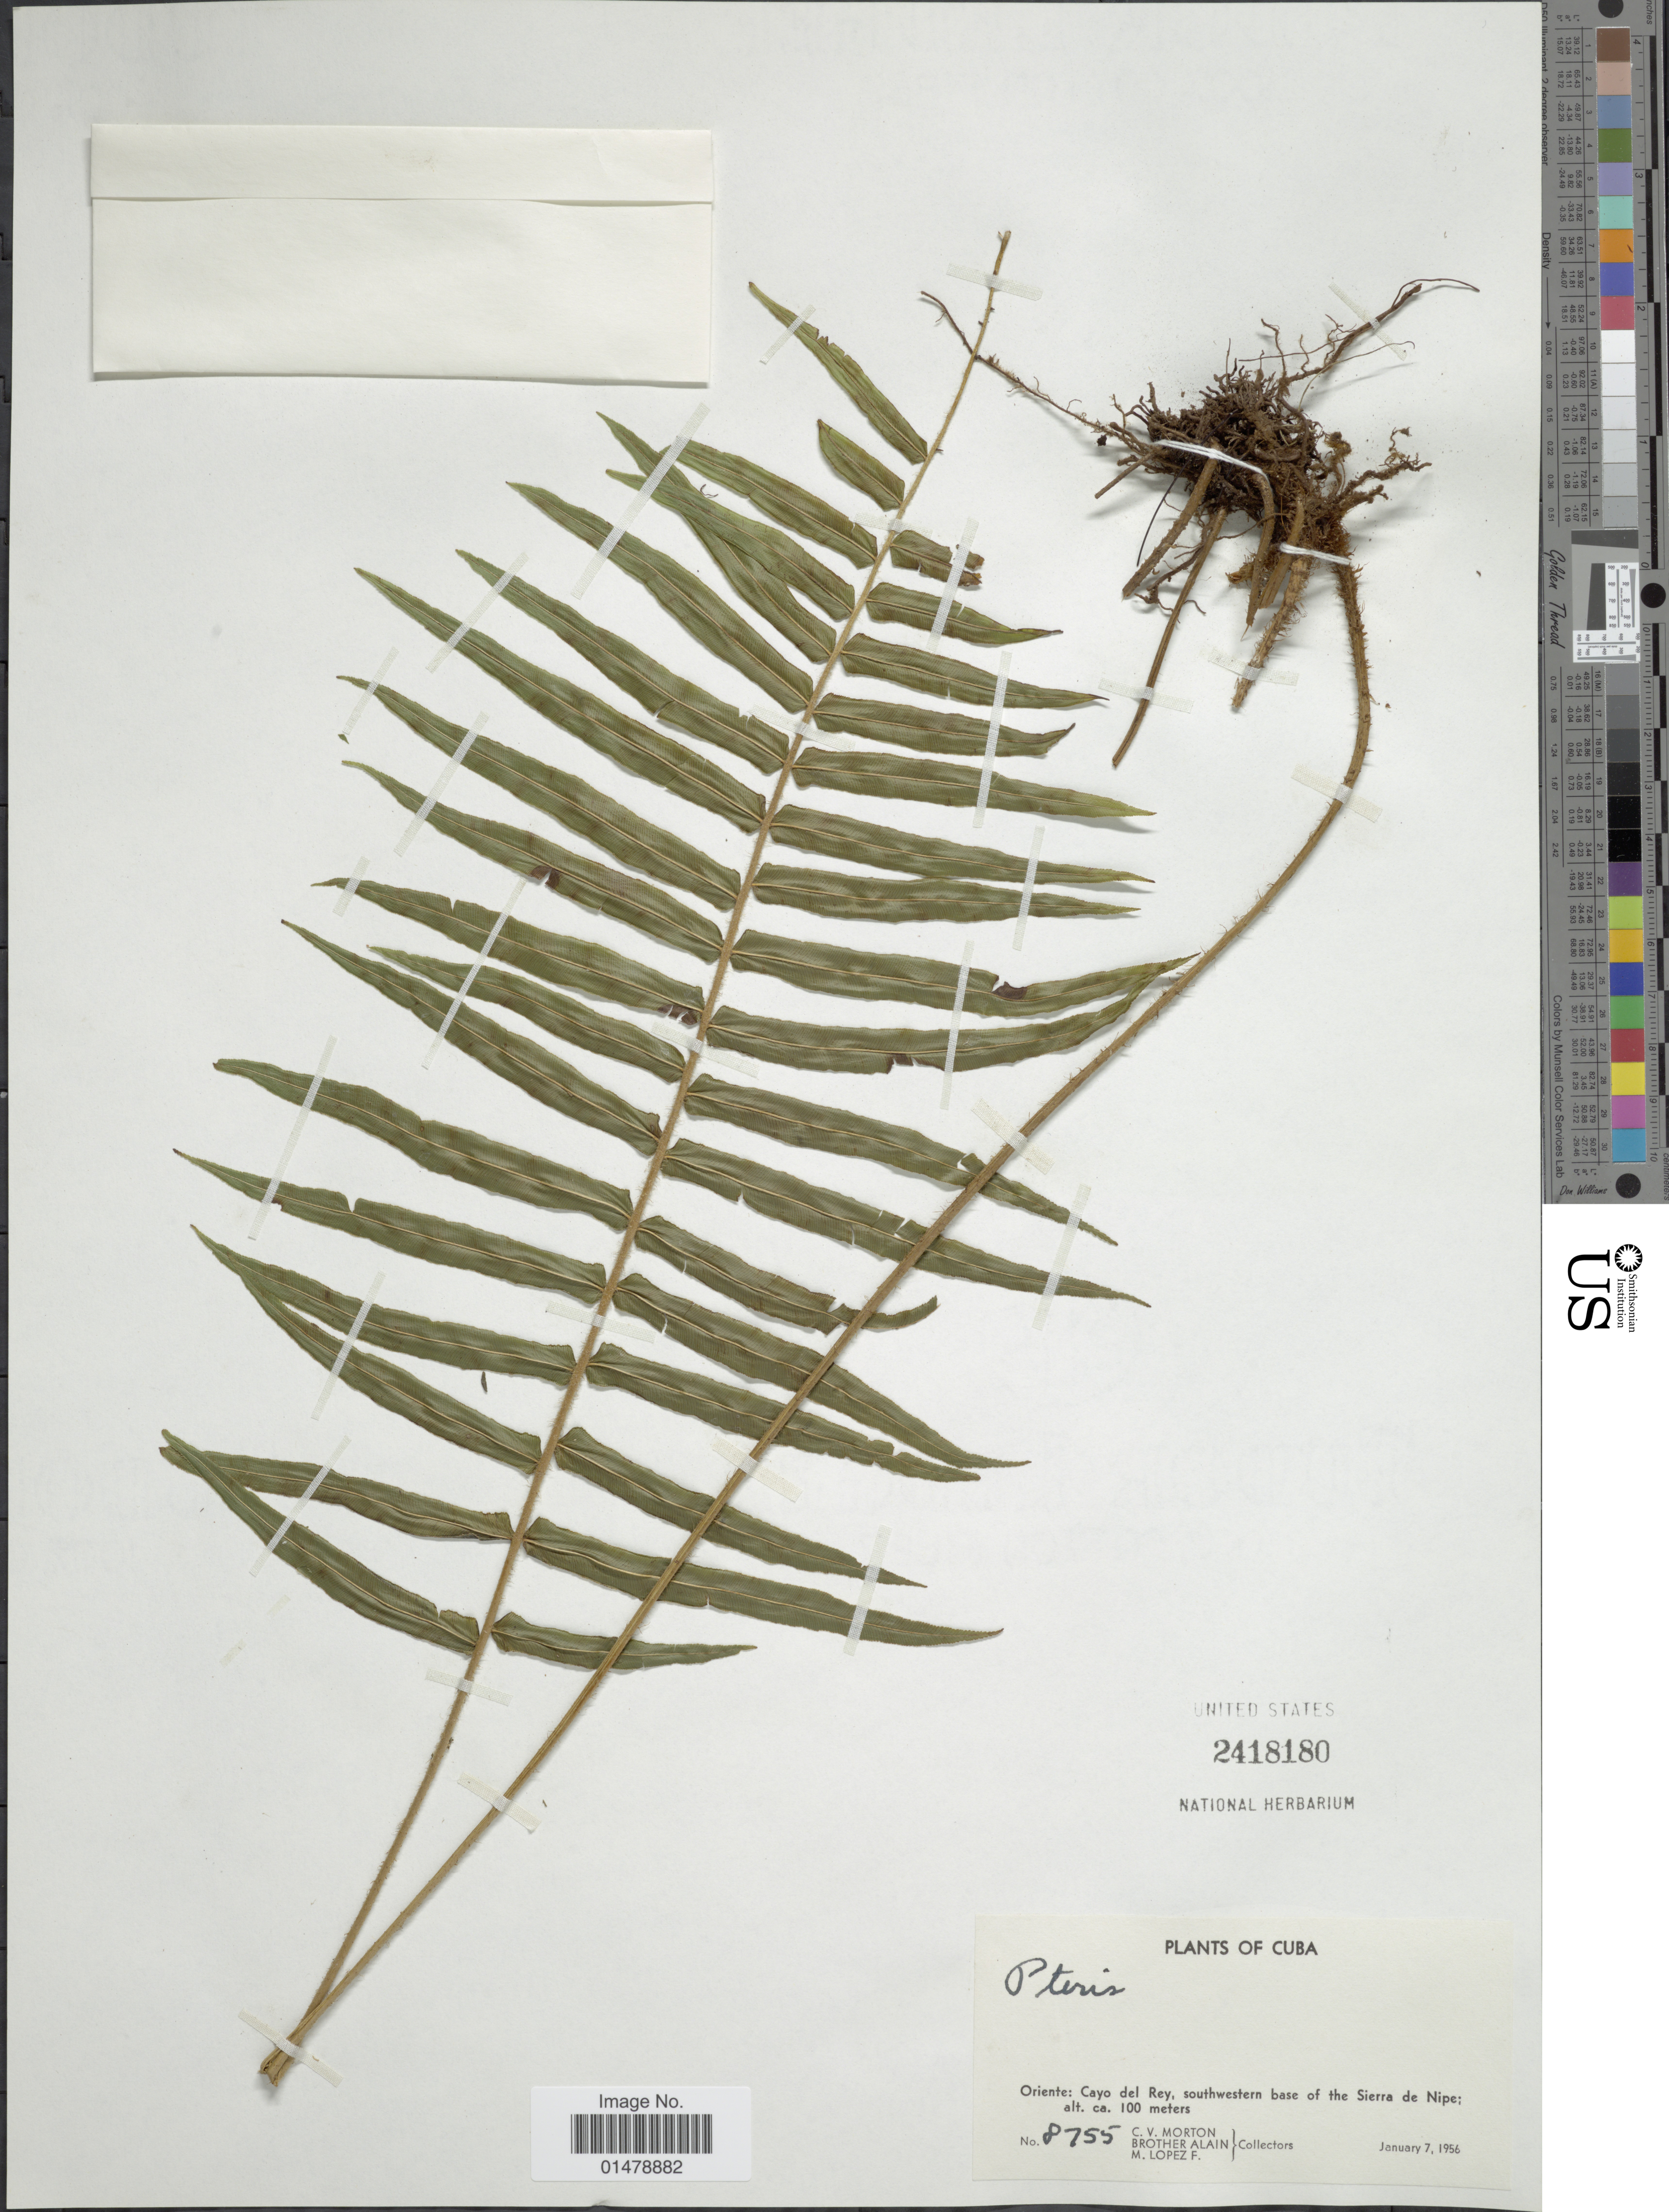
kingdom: Plantae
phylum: Tracheophyta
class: Polypodiopsida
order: Polypodiales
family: Pteridaceae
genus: Pteris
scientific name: Pteris purdoniana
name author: Maxon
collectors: C. V. Morton, Bro. Alain - DO NOT USE & M. López Figueiras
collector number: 8755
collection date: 1956-01-07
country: Cuba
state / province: Oriente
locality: Cayo del Rey, southwestern base of the Sierra de Nipe.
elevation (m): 100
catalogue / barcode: US 2418180